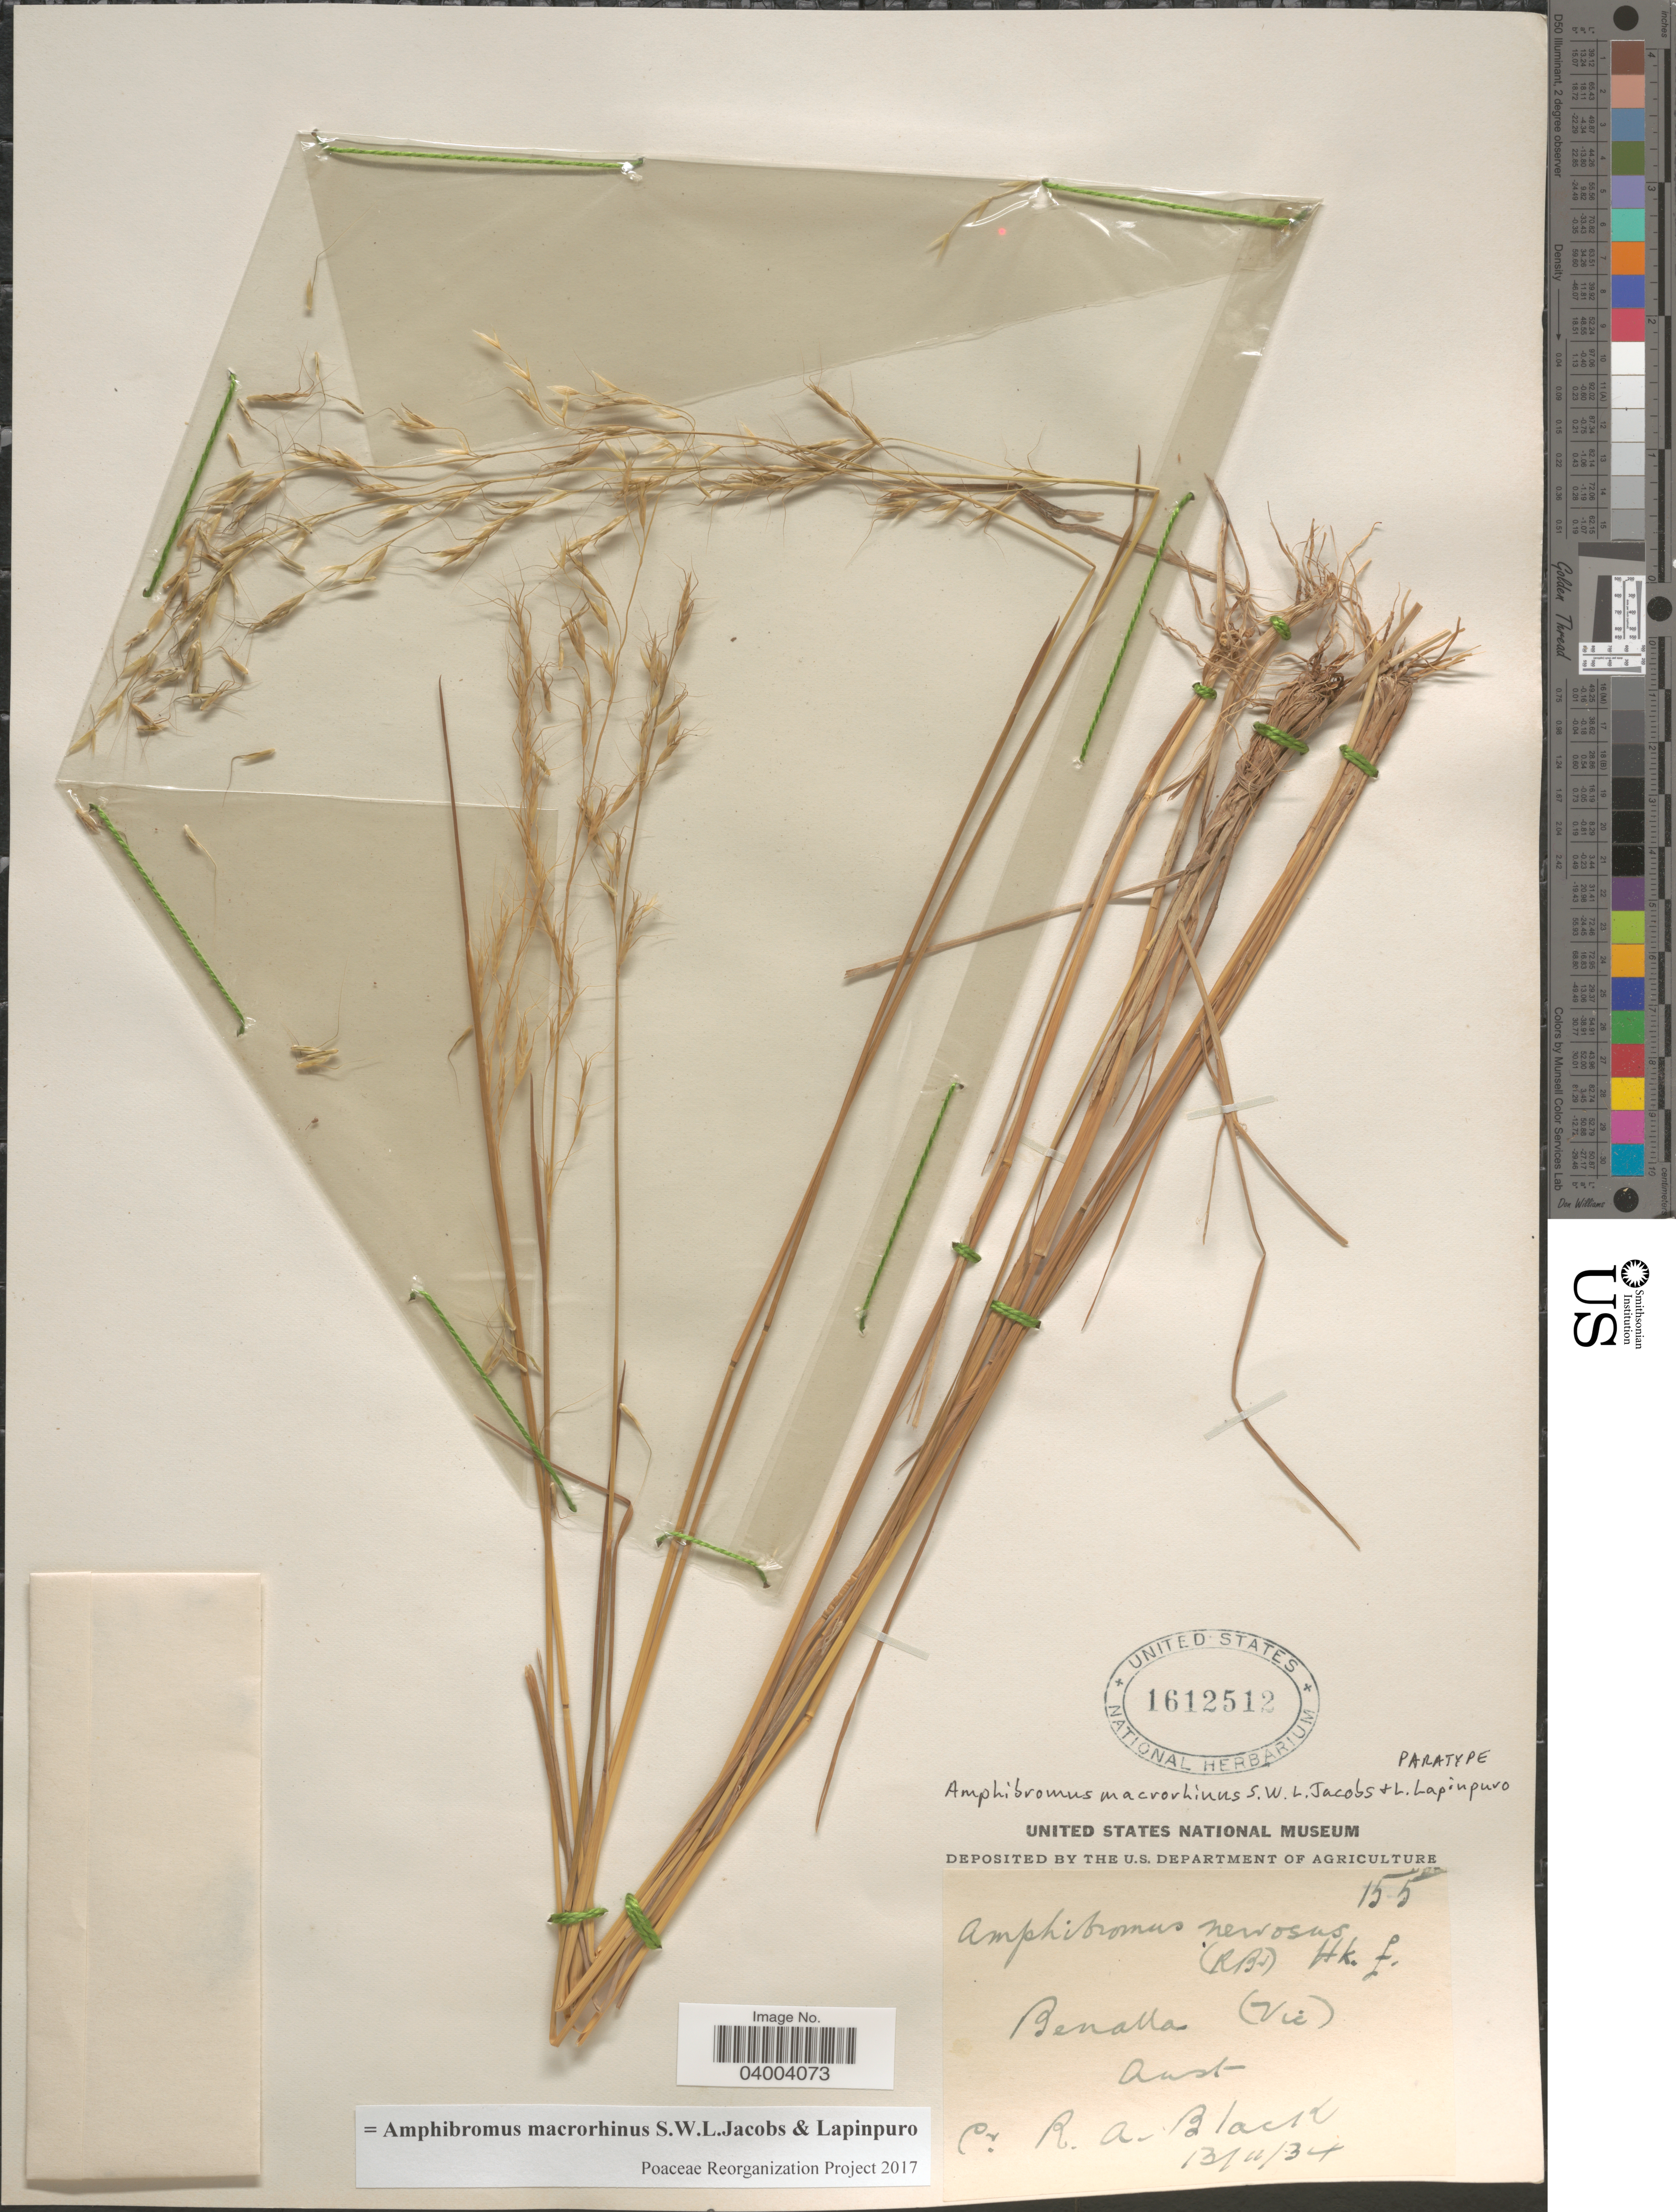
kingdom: Plantae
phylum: Tracheophyta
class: Liliopsida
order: Poales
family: Poaceae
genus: Amphibromus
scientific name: Amphibromus macrorhinus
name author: S.W.L. Jacobs & Lapinpuro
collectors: R. A. Black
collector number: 155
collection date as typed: Transcribed d/m/y: 13/11/34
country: Australia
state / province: Victoria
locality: Benalla (Vic). Aust.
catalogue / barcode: US 1612512